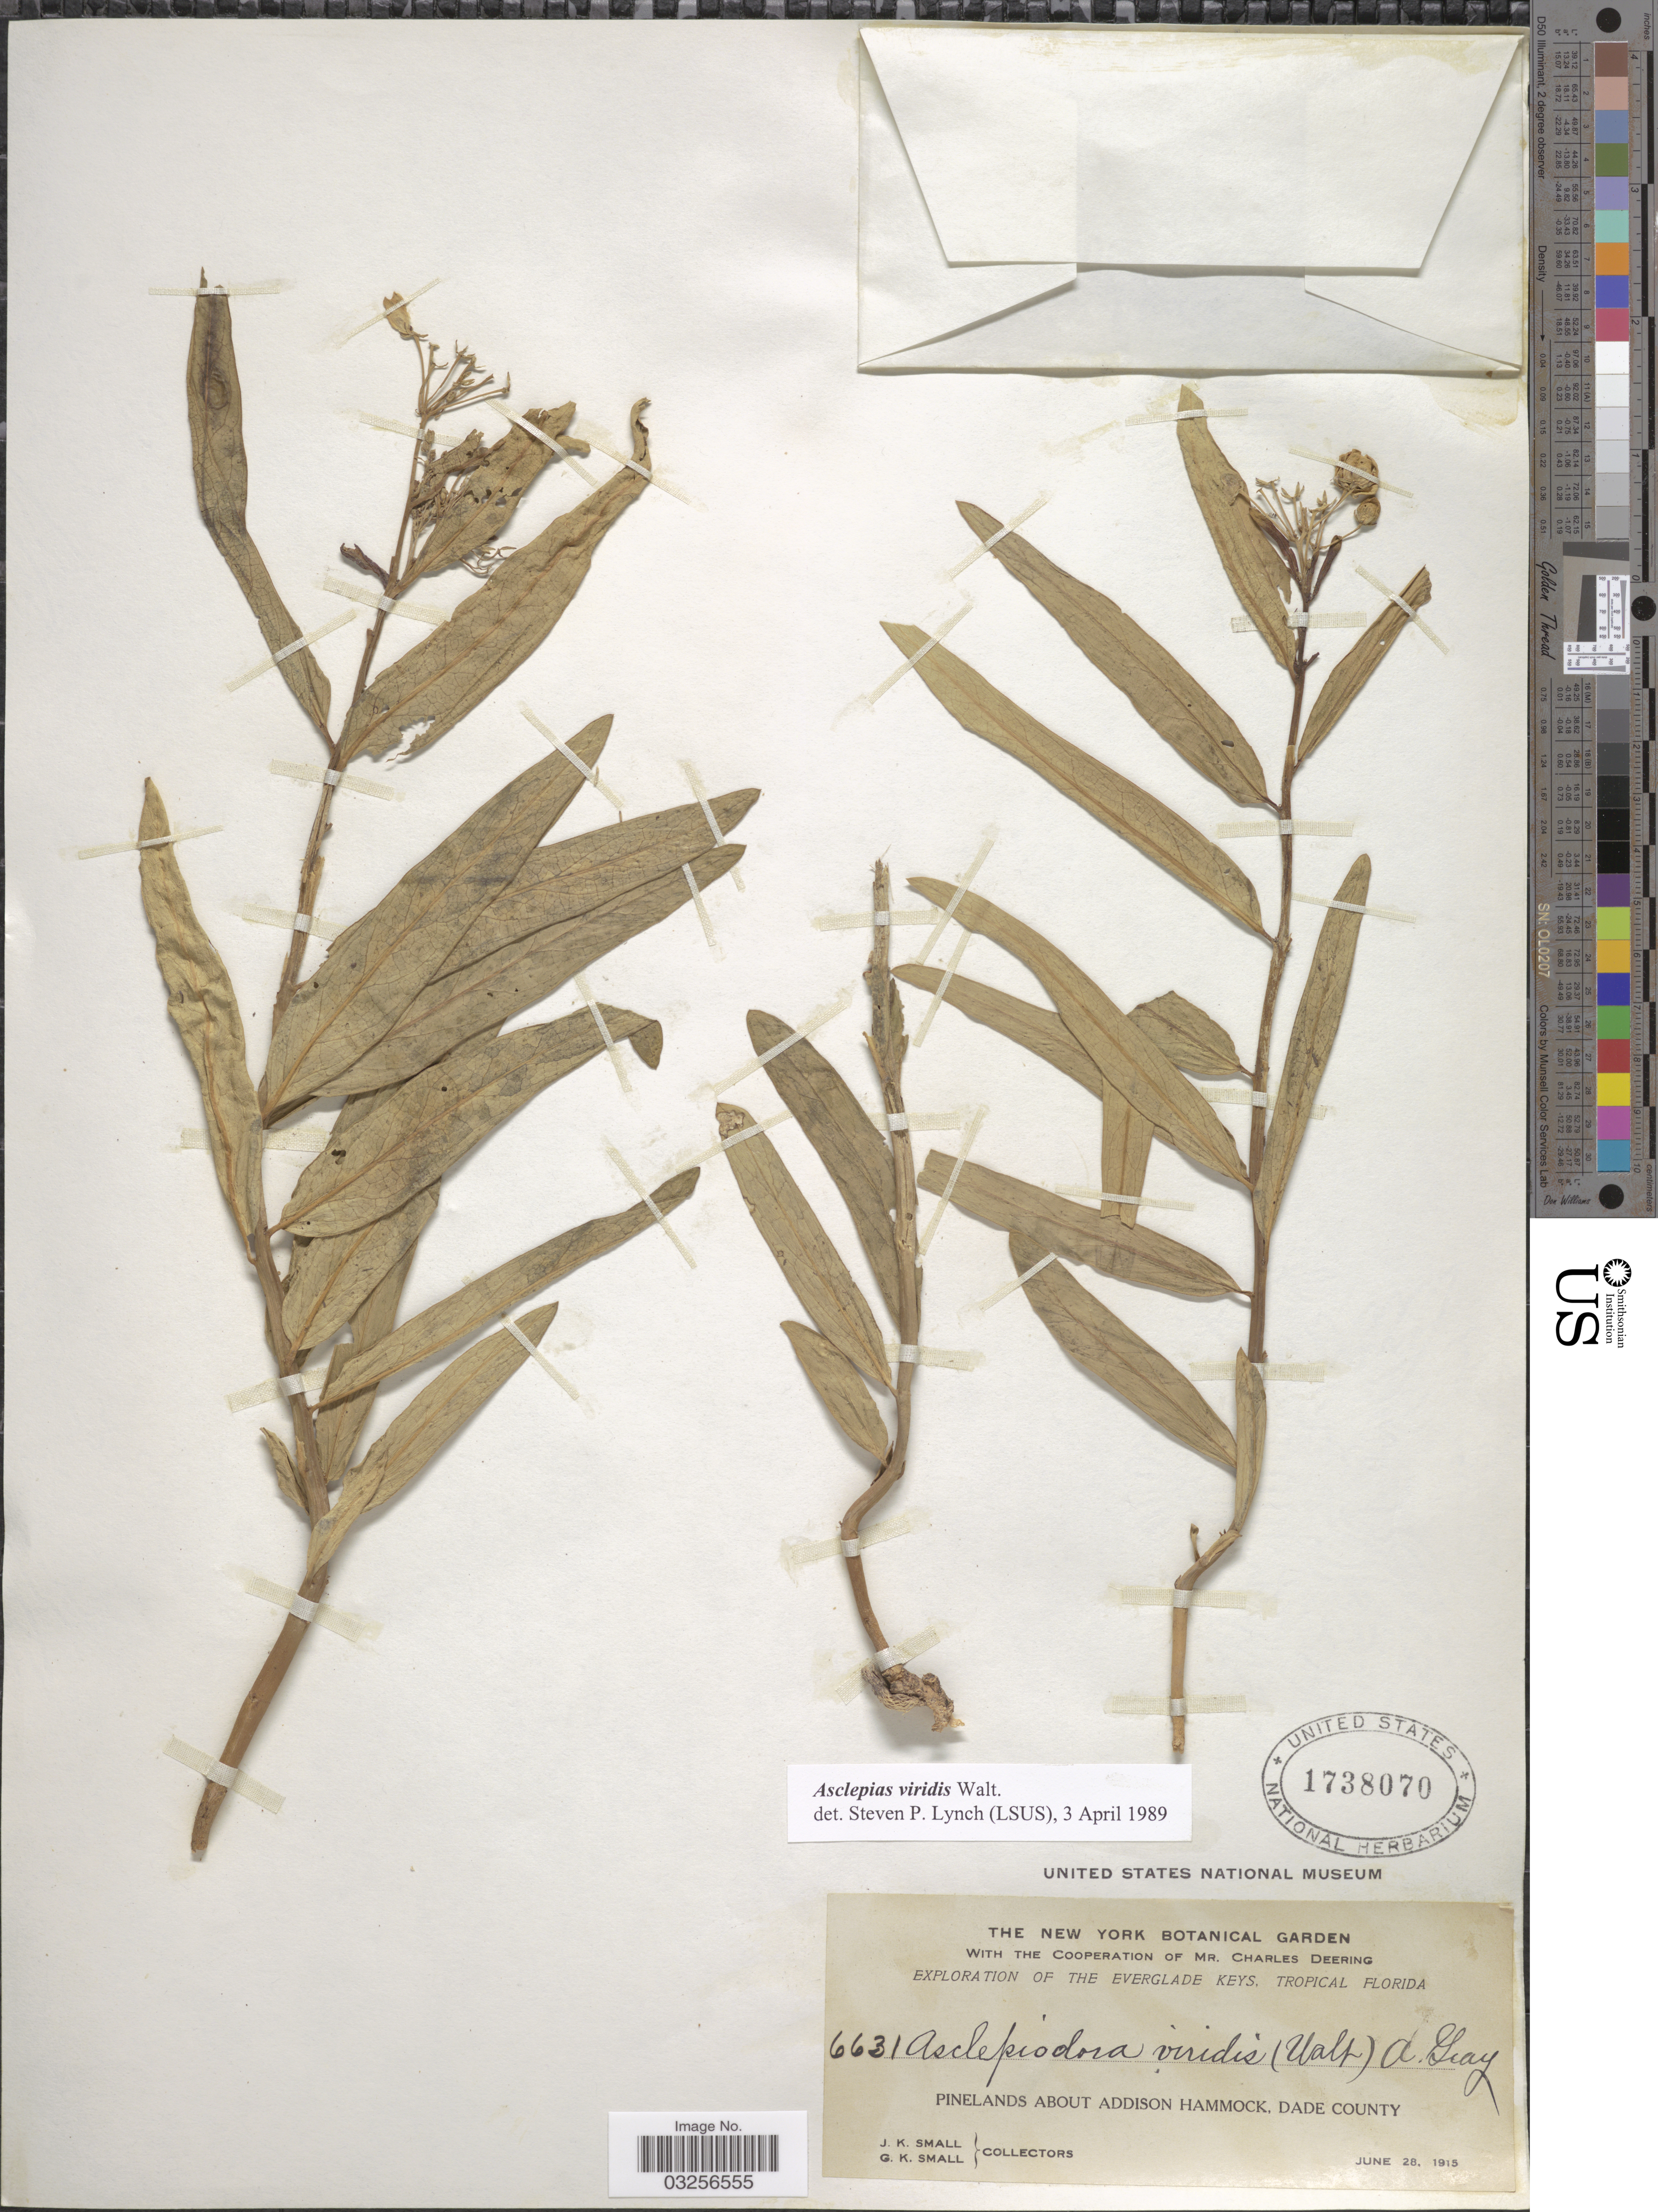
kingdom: Plantae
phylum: Tracheophyta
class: Magnoliopsida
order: Gentianales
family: Apocynaceae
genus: Asclepias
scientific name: Asclepias viridis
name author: Walter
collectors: J. K. Small & G. K. Small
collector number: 6631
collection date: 1915-06-28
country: United States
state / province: Florida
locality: The Everglade Keys, Tropical Florida. Pinelands about Addison Hammock, Dade County.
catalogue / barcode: US 1738070